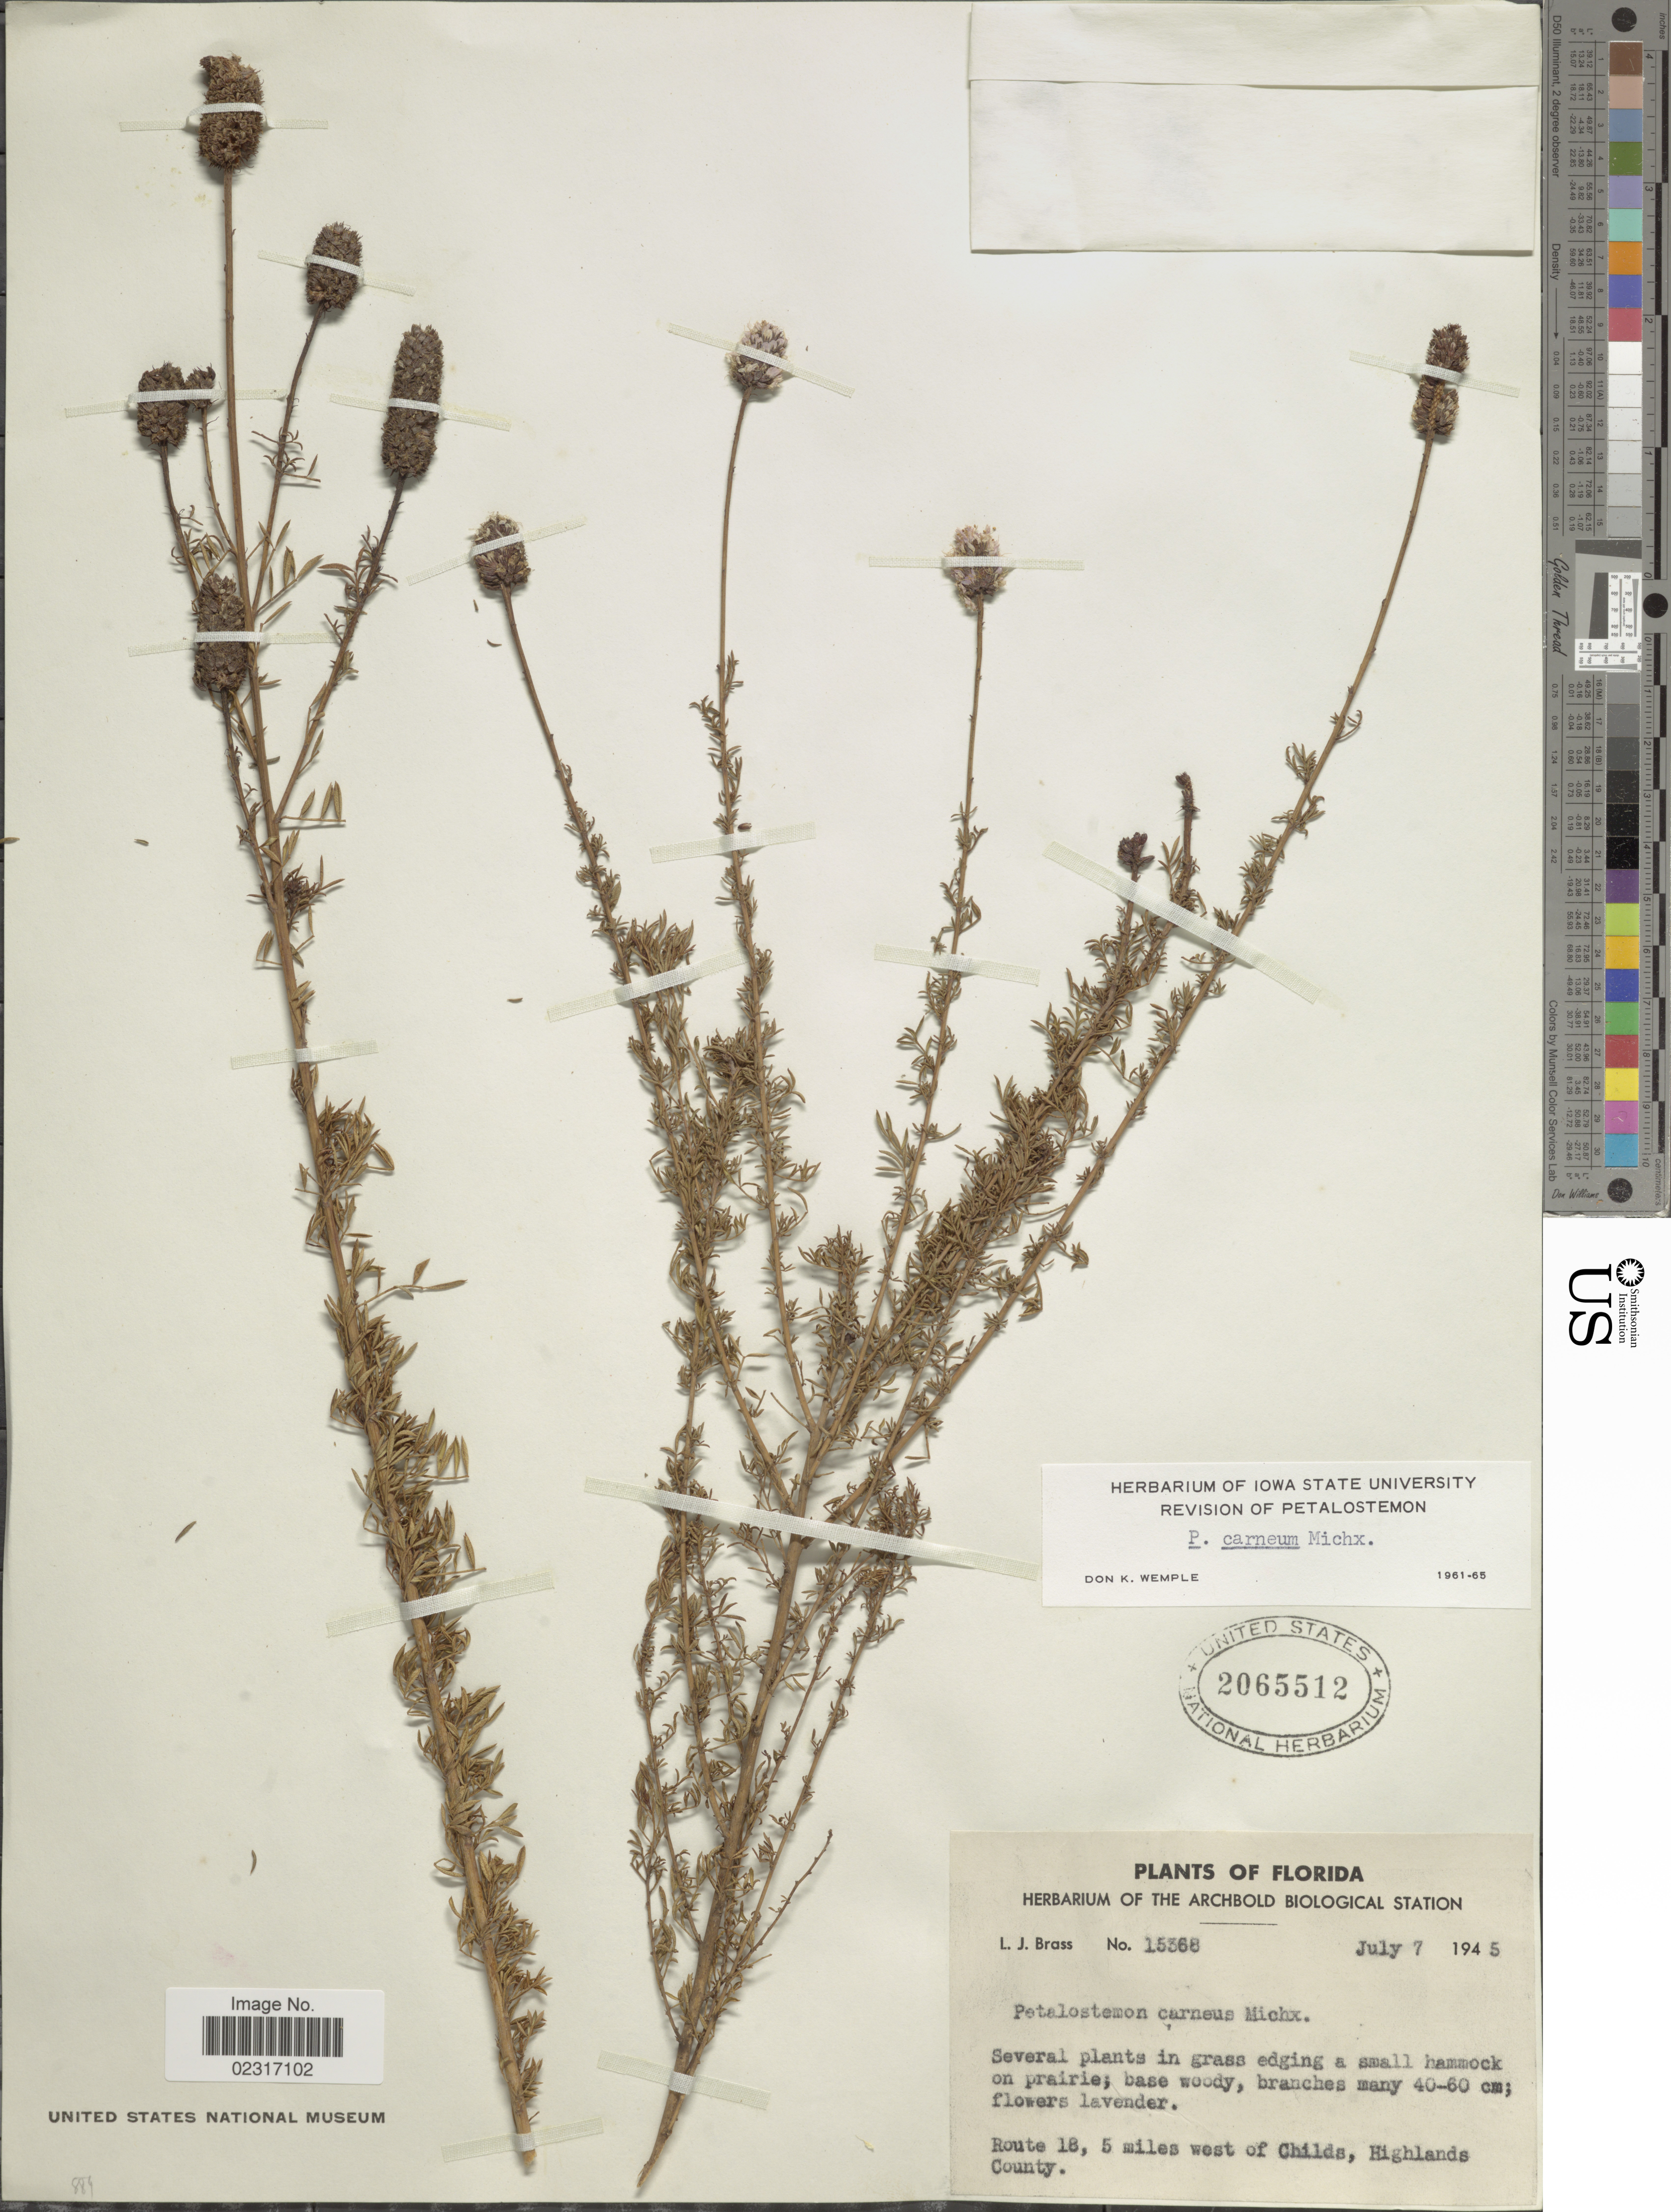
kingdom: Plantae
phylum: Tracheophyta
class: Magnoliopsida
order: Fabales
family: Fabaceae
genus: Dalea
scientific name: Dalea carnea var. carnea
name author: (Michx.) Poir.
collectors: L. J. Brass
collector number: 15368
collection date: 1945-07-07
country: United States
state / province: Florida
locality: Route 18, 5 miles west of Childs, Highlands County.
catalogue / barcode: US 2065512